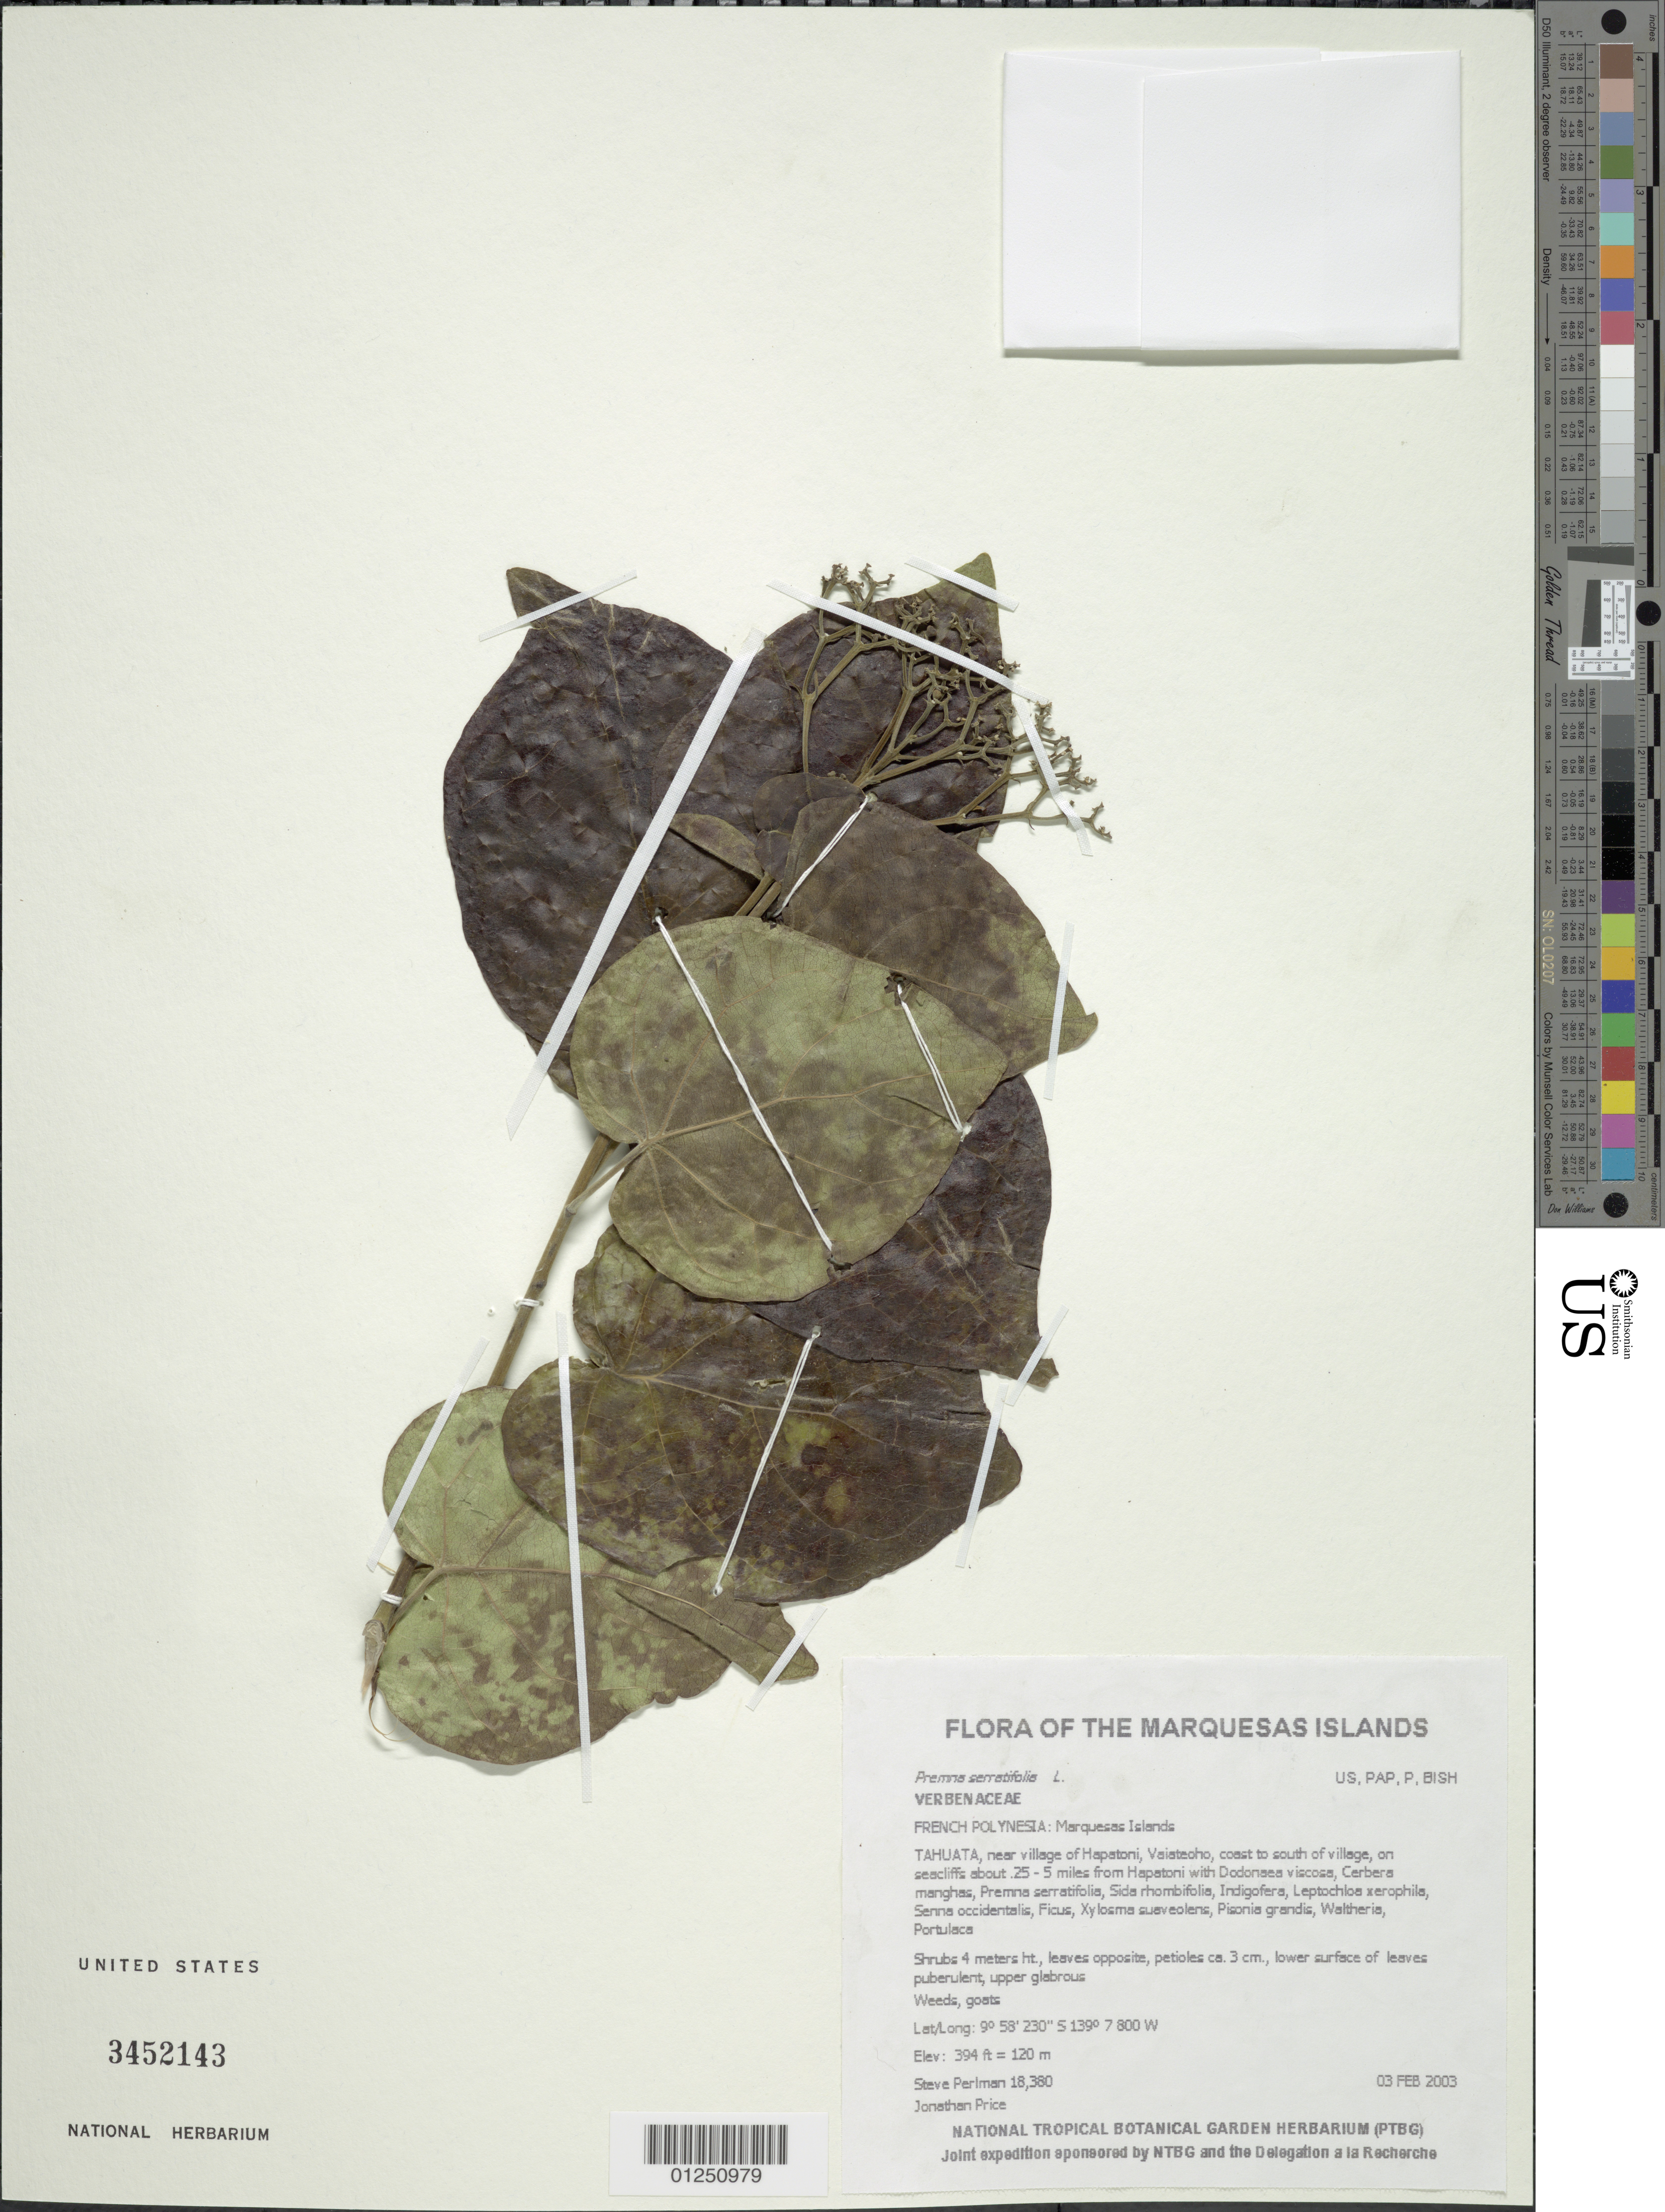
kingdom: Plantae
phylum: Tracheophyta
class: Magnoliopsida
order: Lamiales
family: Lamiaceae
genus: Premna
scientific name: Premna serratifolia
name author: L.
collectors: S. P. Perlman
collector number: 18380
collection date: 2003-02-03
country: French Polynesia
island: Tahuata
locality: Near village of Hapatoni, Vaiateoho, coast to south of village, about .25 - 5 miles from Hapatoni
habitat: On seacliffs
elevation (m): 120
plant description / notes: Weeds, goats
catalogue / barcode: US 3452143